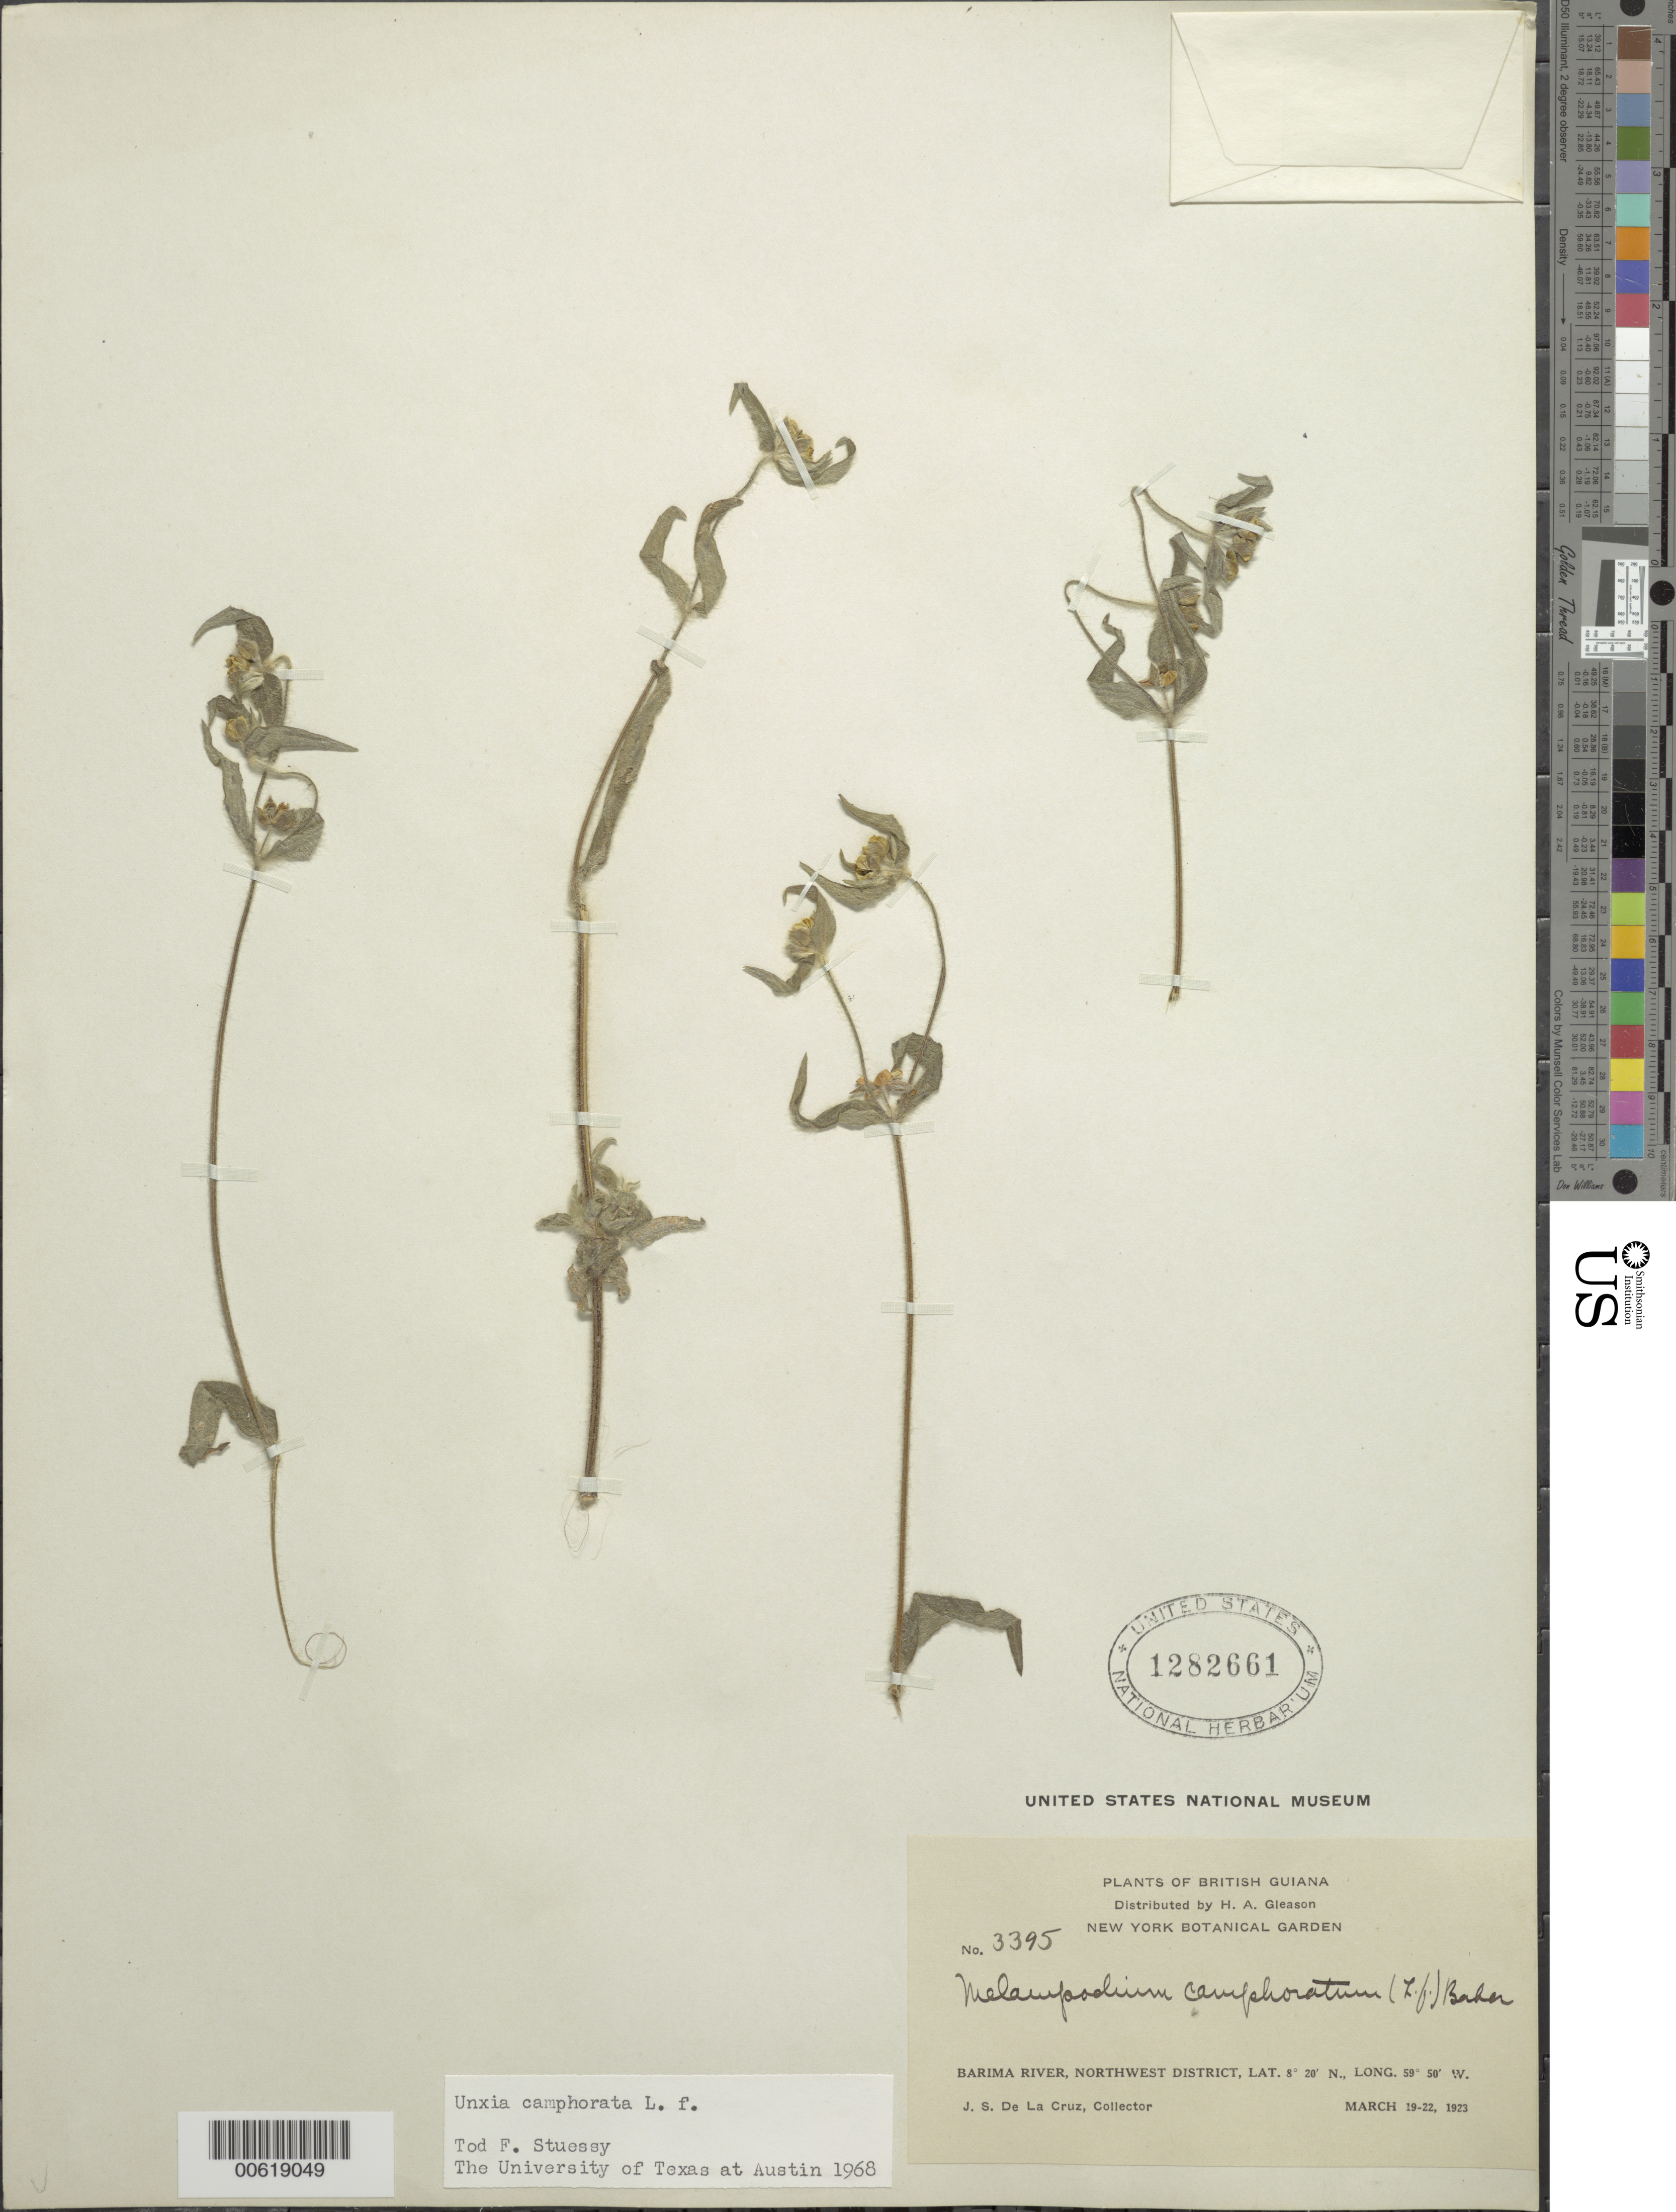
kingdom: Plantae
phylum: Tracheophyta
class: Magnoliopsida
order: Asterales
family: Asteraceae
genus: Unxia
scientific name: Unxia camphorata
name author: L. f.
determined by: Stuessy, T. F.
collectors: J. S. de la Cruz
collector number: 3395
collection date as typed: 19-Mar-23 to 22-Mar-23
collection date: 1923-03-19/1923-03-22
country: Guyana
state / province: Barima-Waini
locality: Barima R., NW District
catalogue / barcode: US 1282661